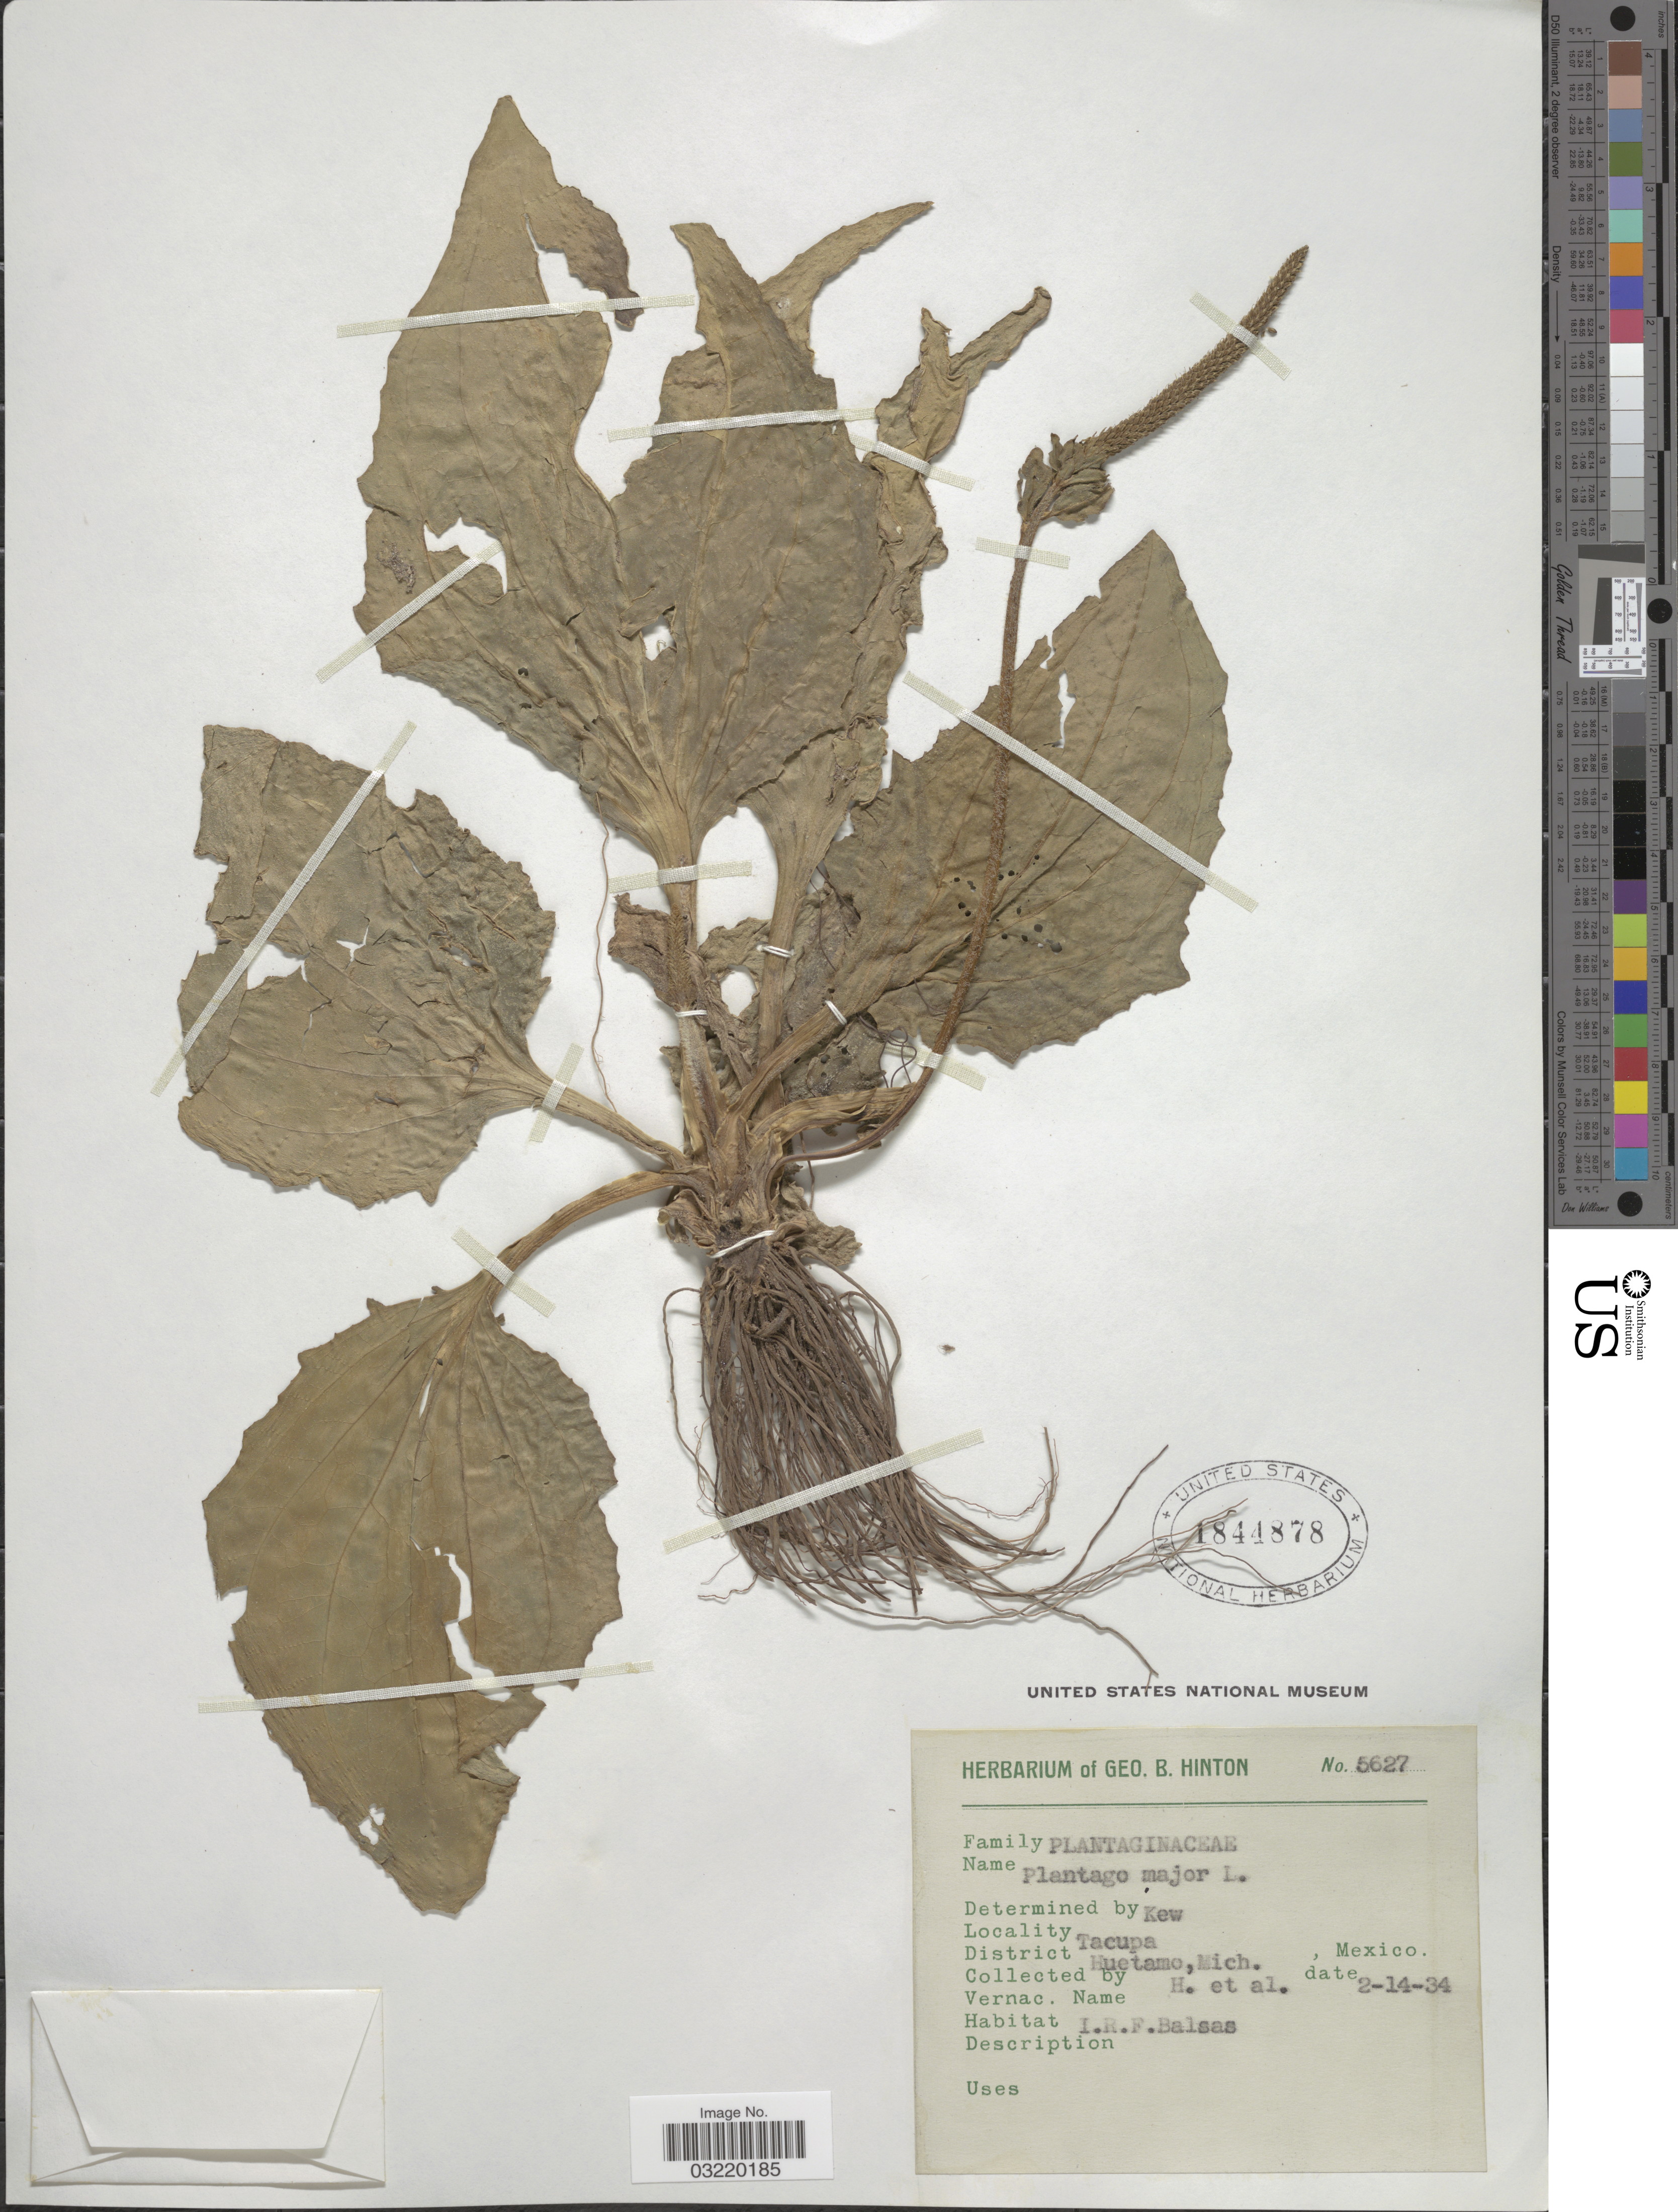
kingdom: Plantae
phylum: Tracheophyta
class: Magnoliopsida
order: Lamiales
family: Plantaginaceae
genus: Plantago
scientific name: Plantago major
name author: L.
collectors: G. B. Hinton & et al.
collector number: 5627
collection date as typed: Transcribed d/m/y: 14/2/34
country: Mexico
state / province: Michoacán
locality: Tacupa. District Huetamo.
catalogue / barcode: US 1844878